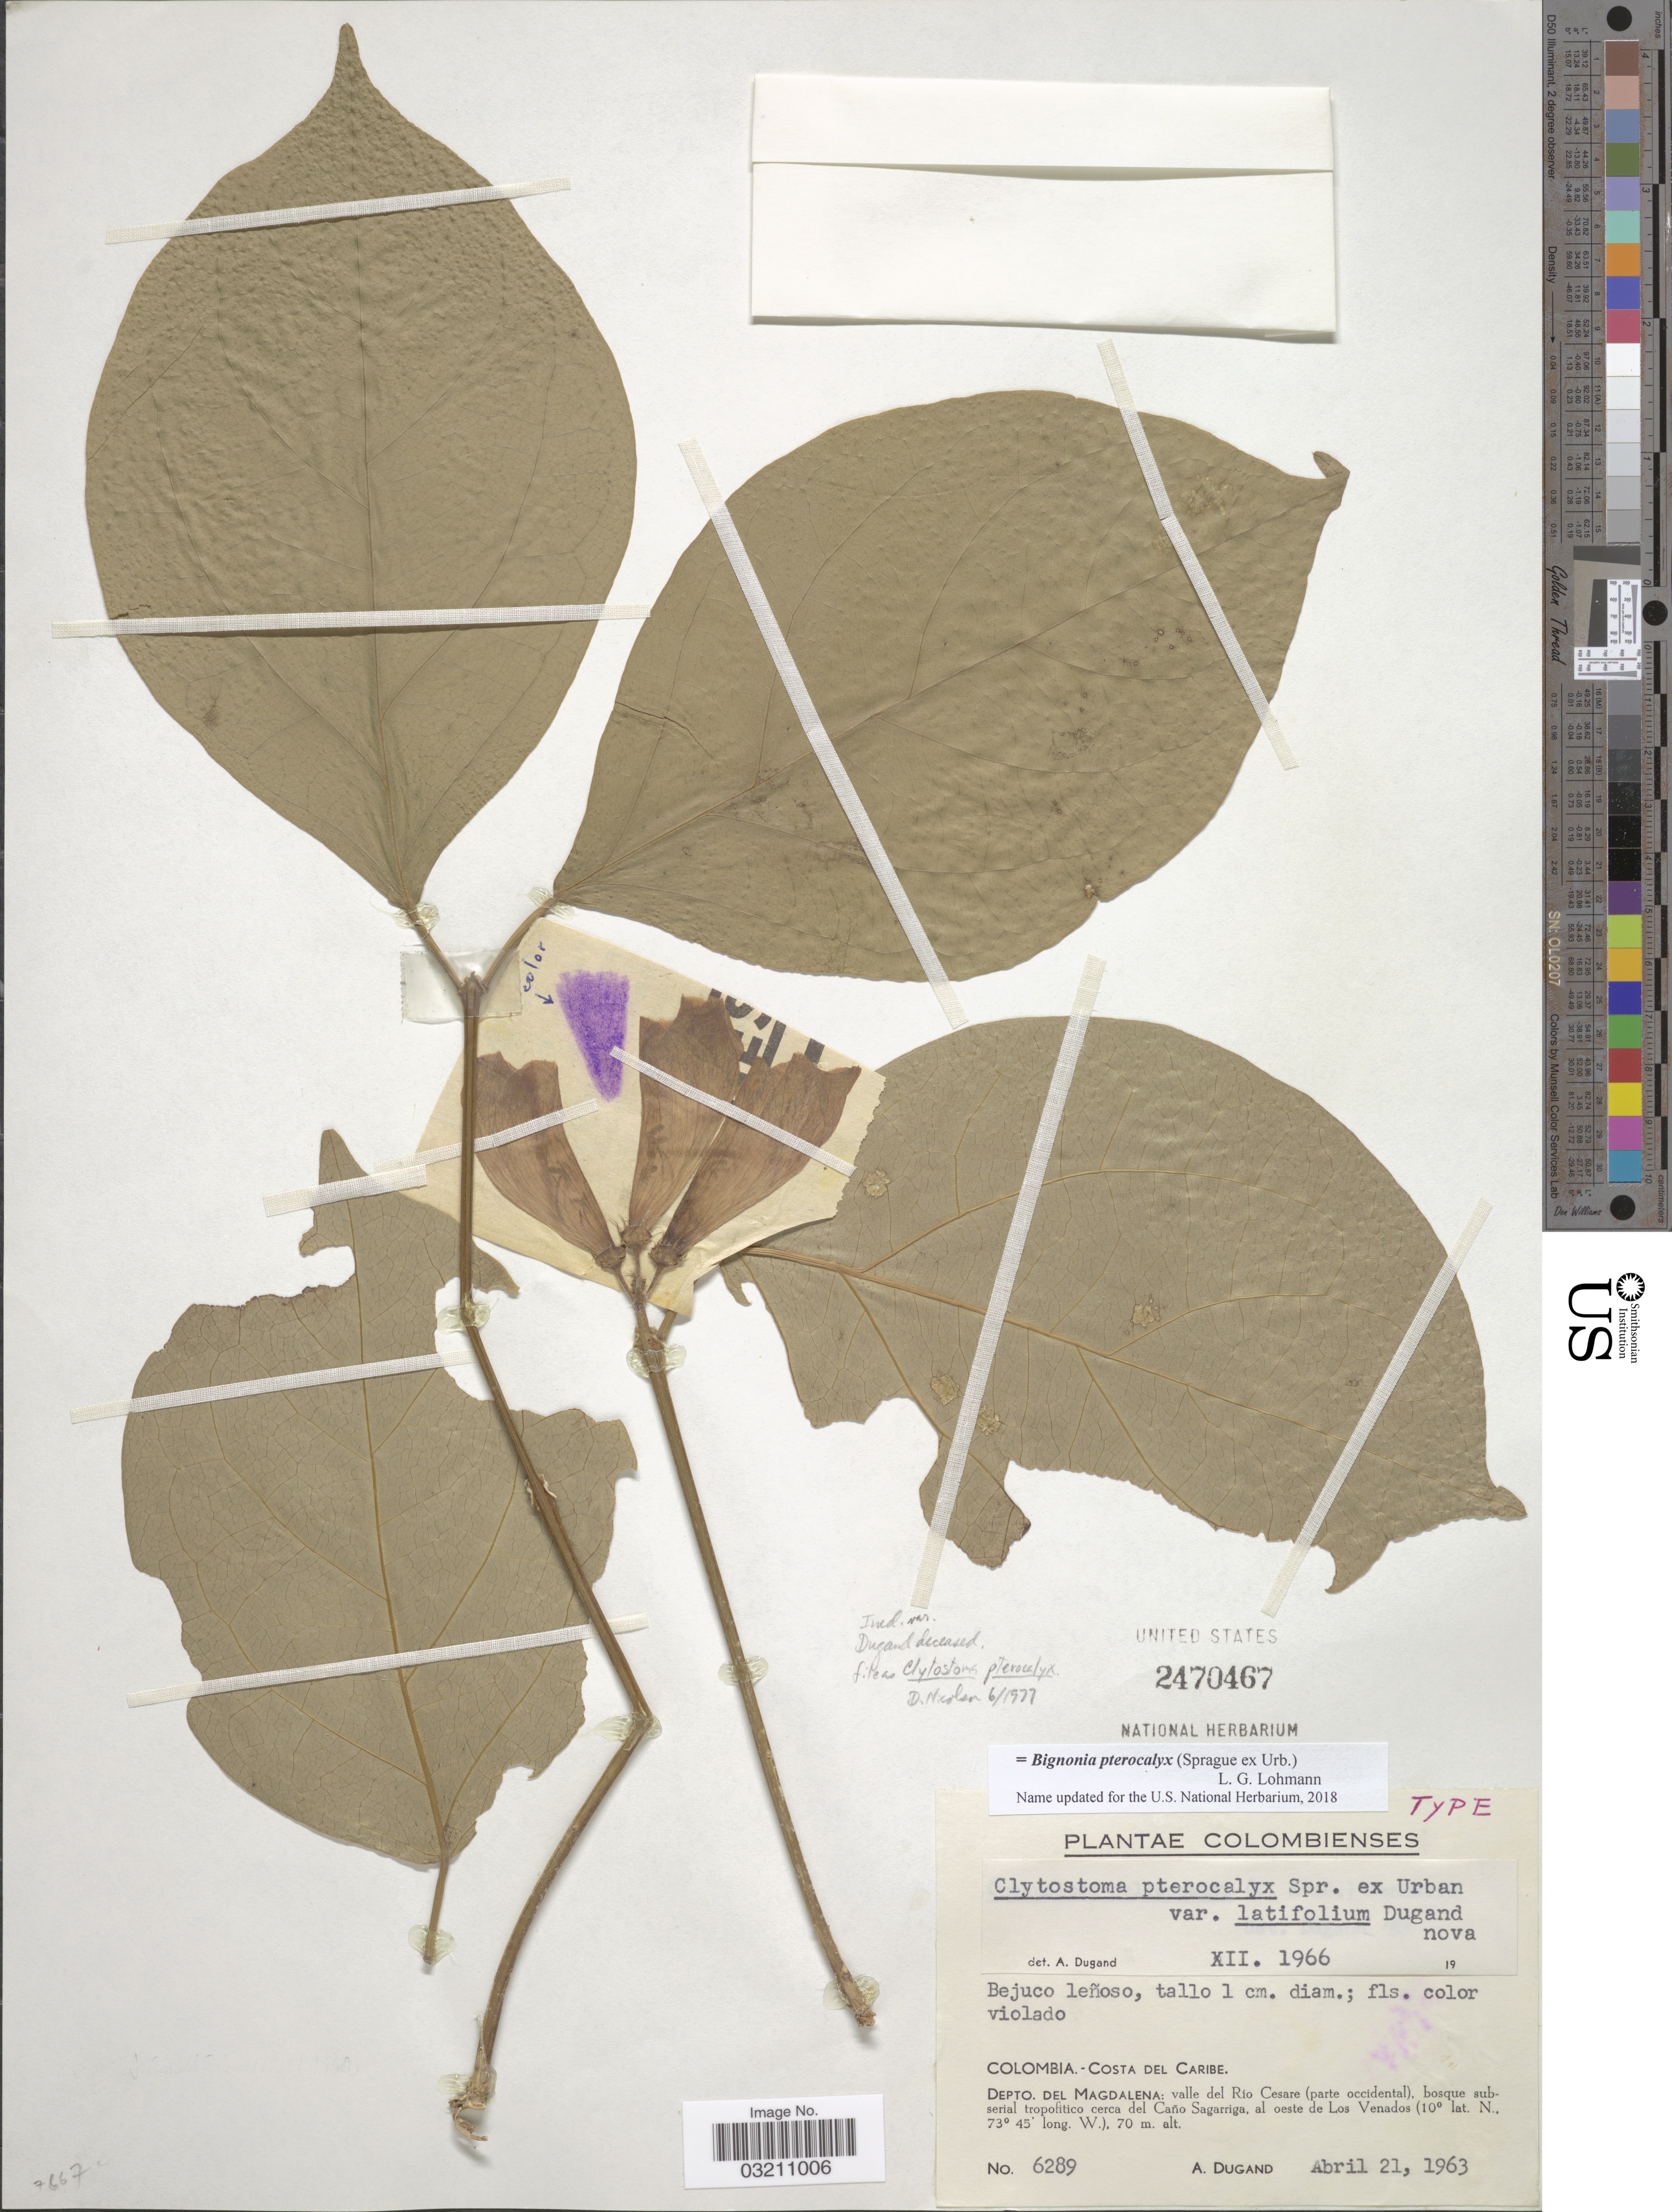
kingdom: Plantae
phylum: Tracheophyta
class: Magnoliopsida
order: Lamiales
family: Bignoniaceae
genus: Bignonia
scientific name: Bignonia pterocalyx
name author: (Sprague ex Urb.) L.G. Lohmann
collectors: A. Dugand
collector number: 6289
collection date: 1963-04-21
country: Colombia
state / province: Magdalena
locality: Costa del Caribe. Depto. del Magdalena: valle del Rio Cesare (parte occidental), bosque subserial tropofitico cerca del Caño Sagarriga, al oeste de Los Venados.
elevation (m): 70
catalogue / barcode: US 2470467